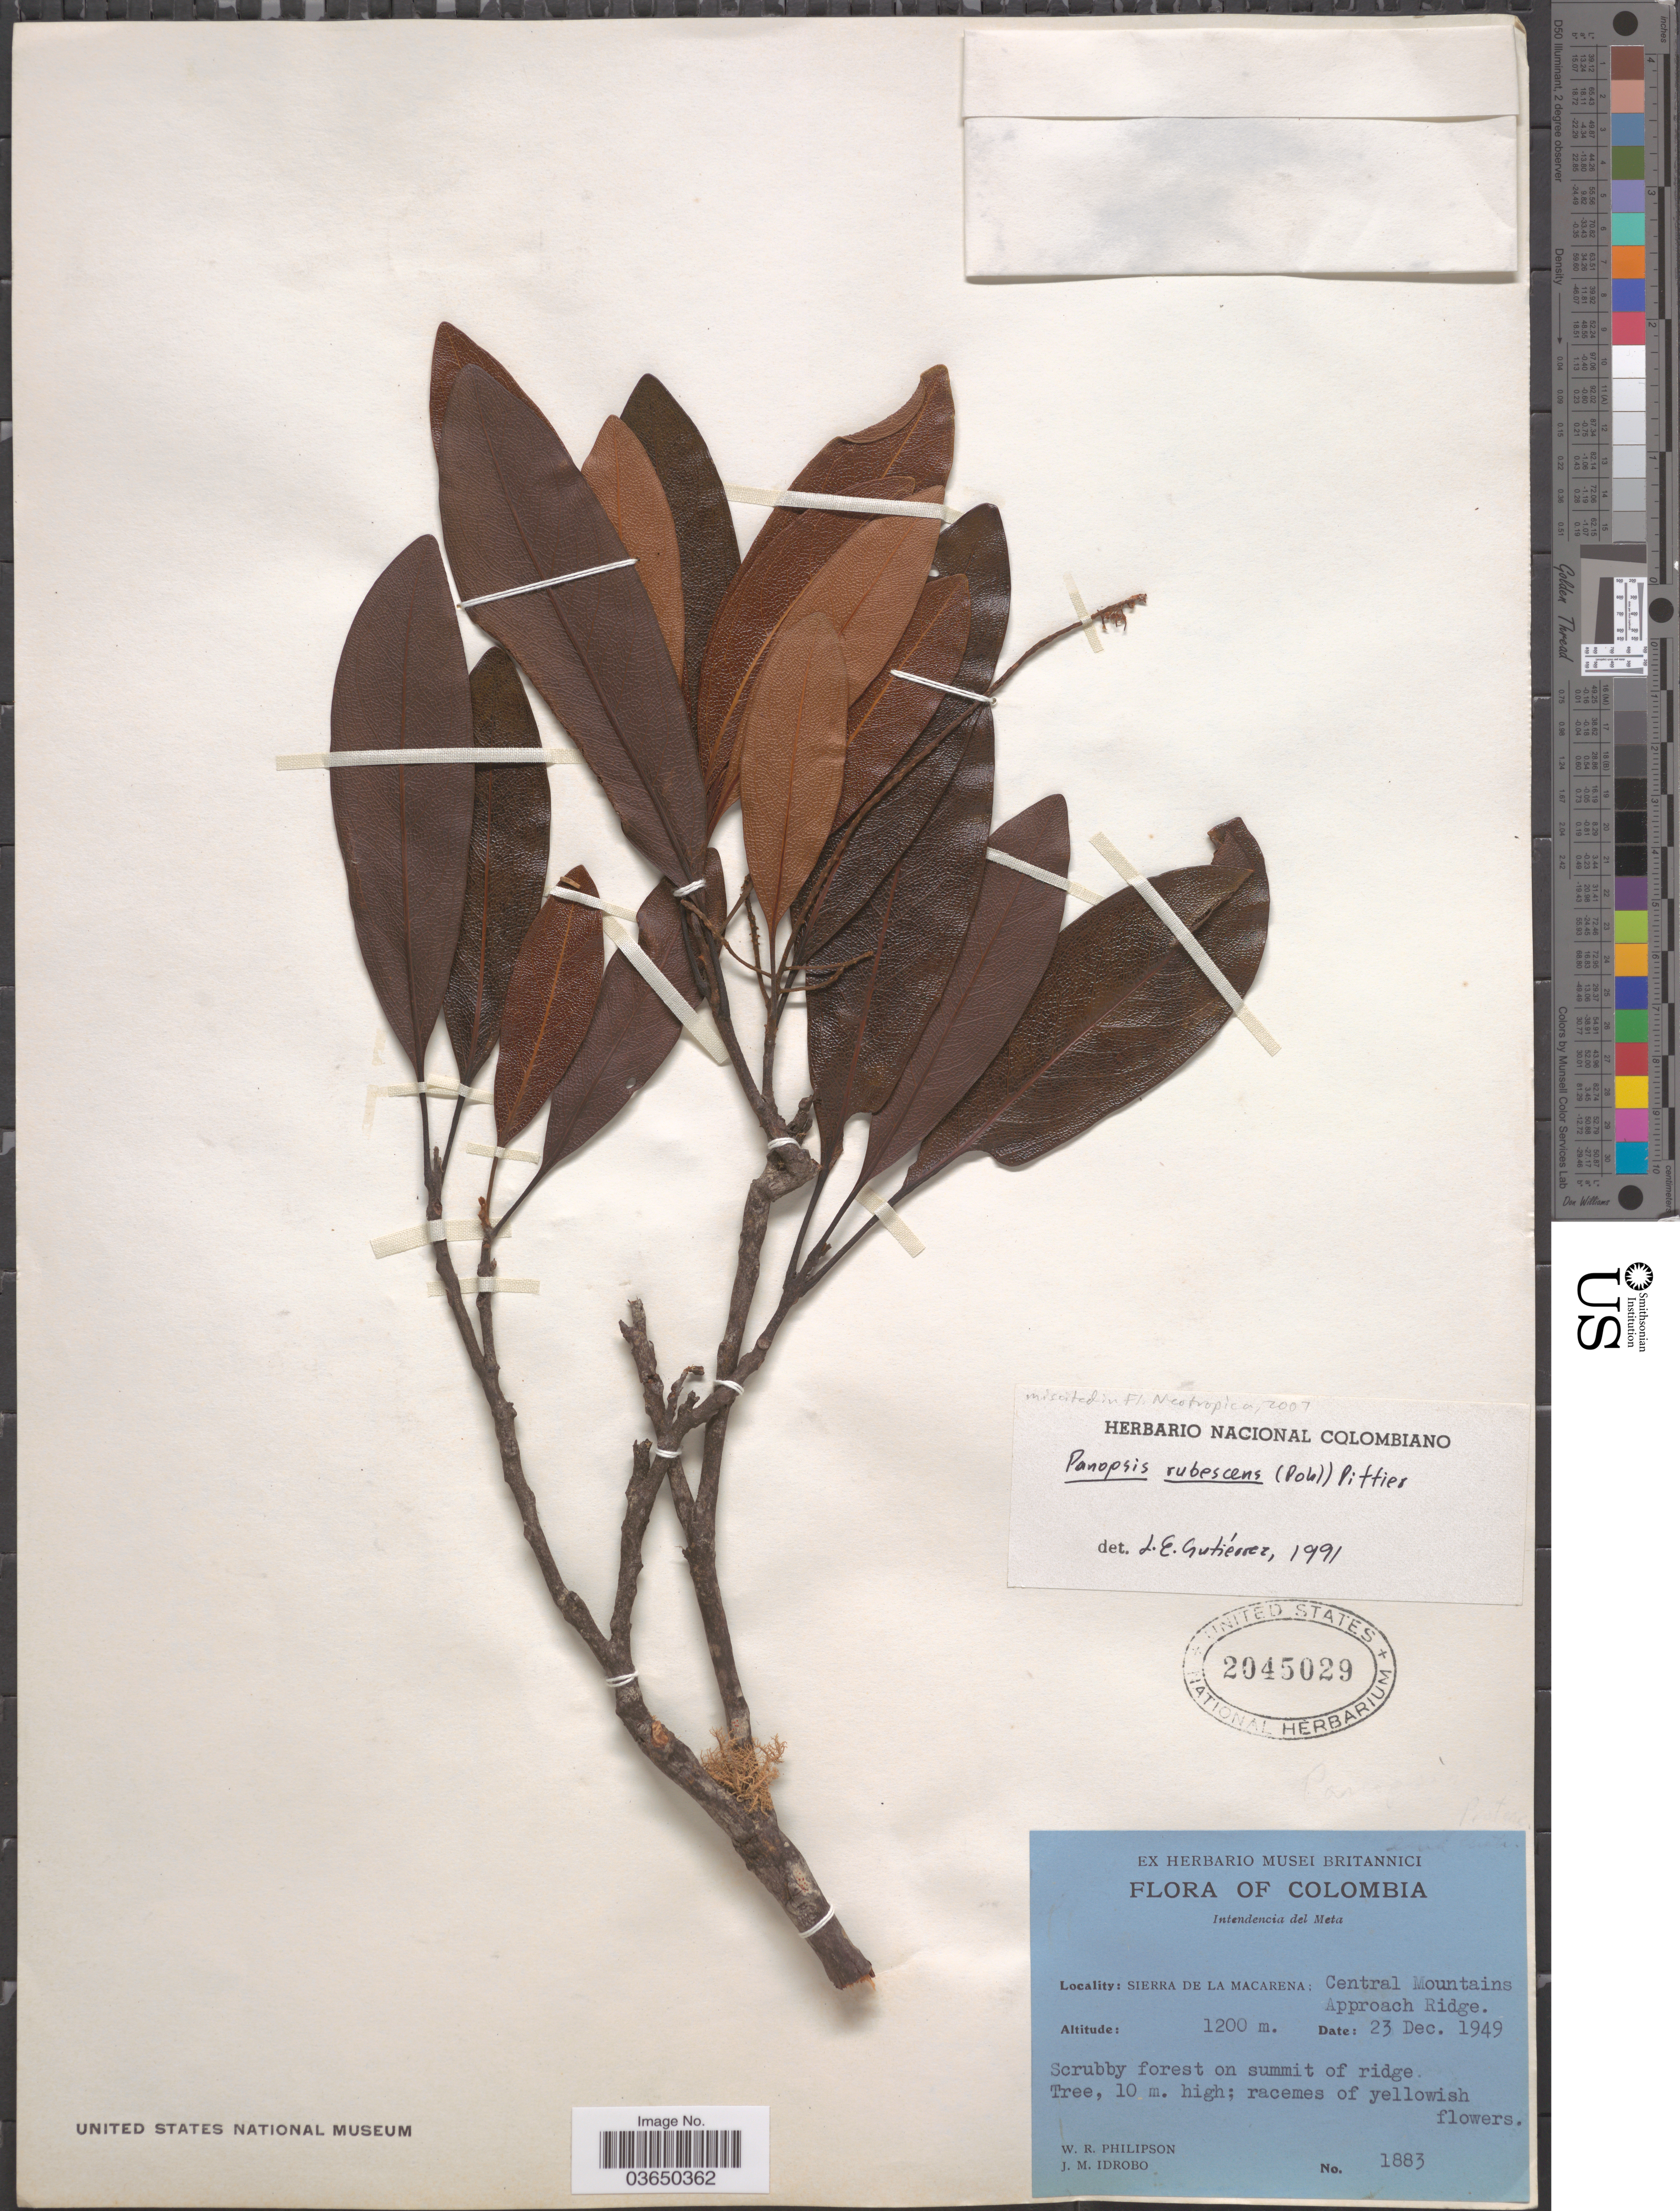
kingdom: Plantae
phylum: Tracheophyta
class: Magnoliopsida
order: Proteales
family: Proteaceae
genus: Panopsis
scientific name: Panopsis rubescens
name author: (Pohl) Pittier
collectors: W. R. Philipson & J. M. Idrobo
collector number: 1883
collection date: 1949-12-23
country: Colombia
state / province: Meta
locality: Intendencia del Meta. Sierra de La Macarena: Central Mountains, Approach Ridge.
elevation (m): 1200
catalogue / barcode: US 2045029